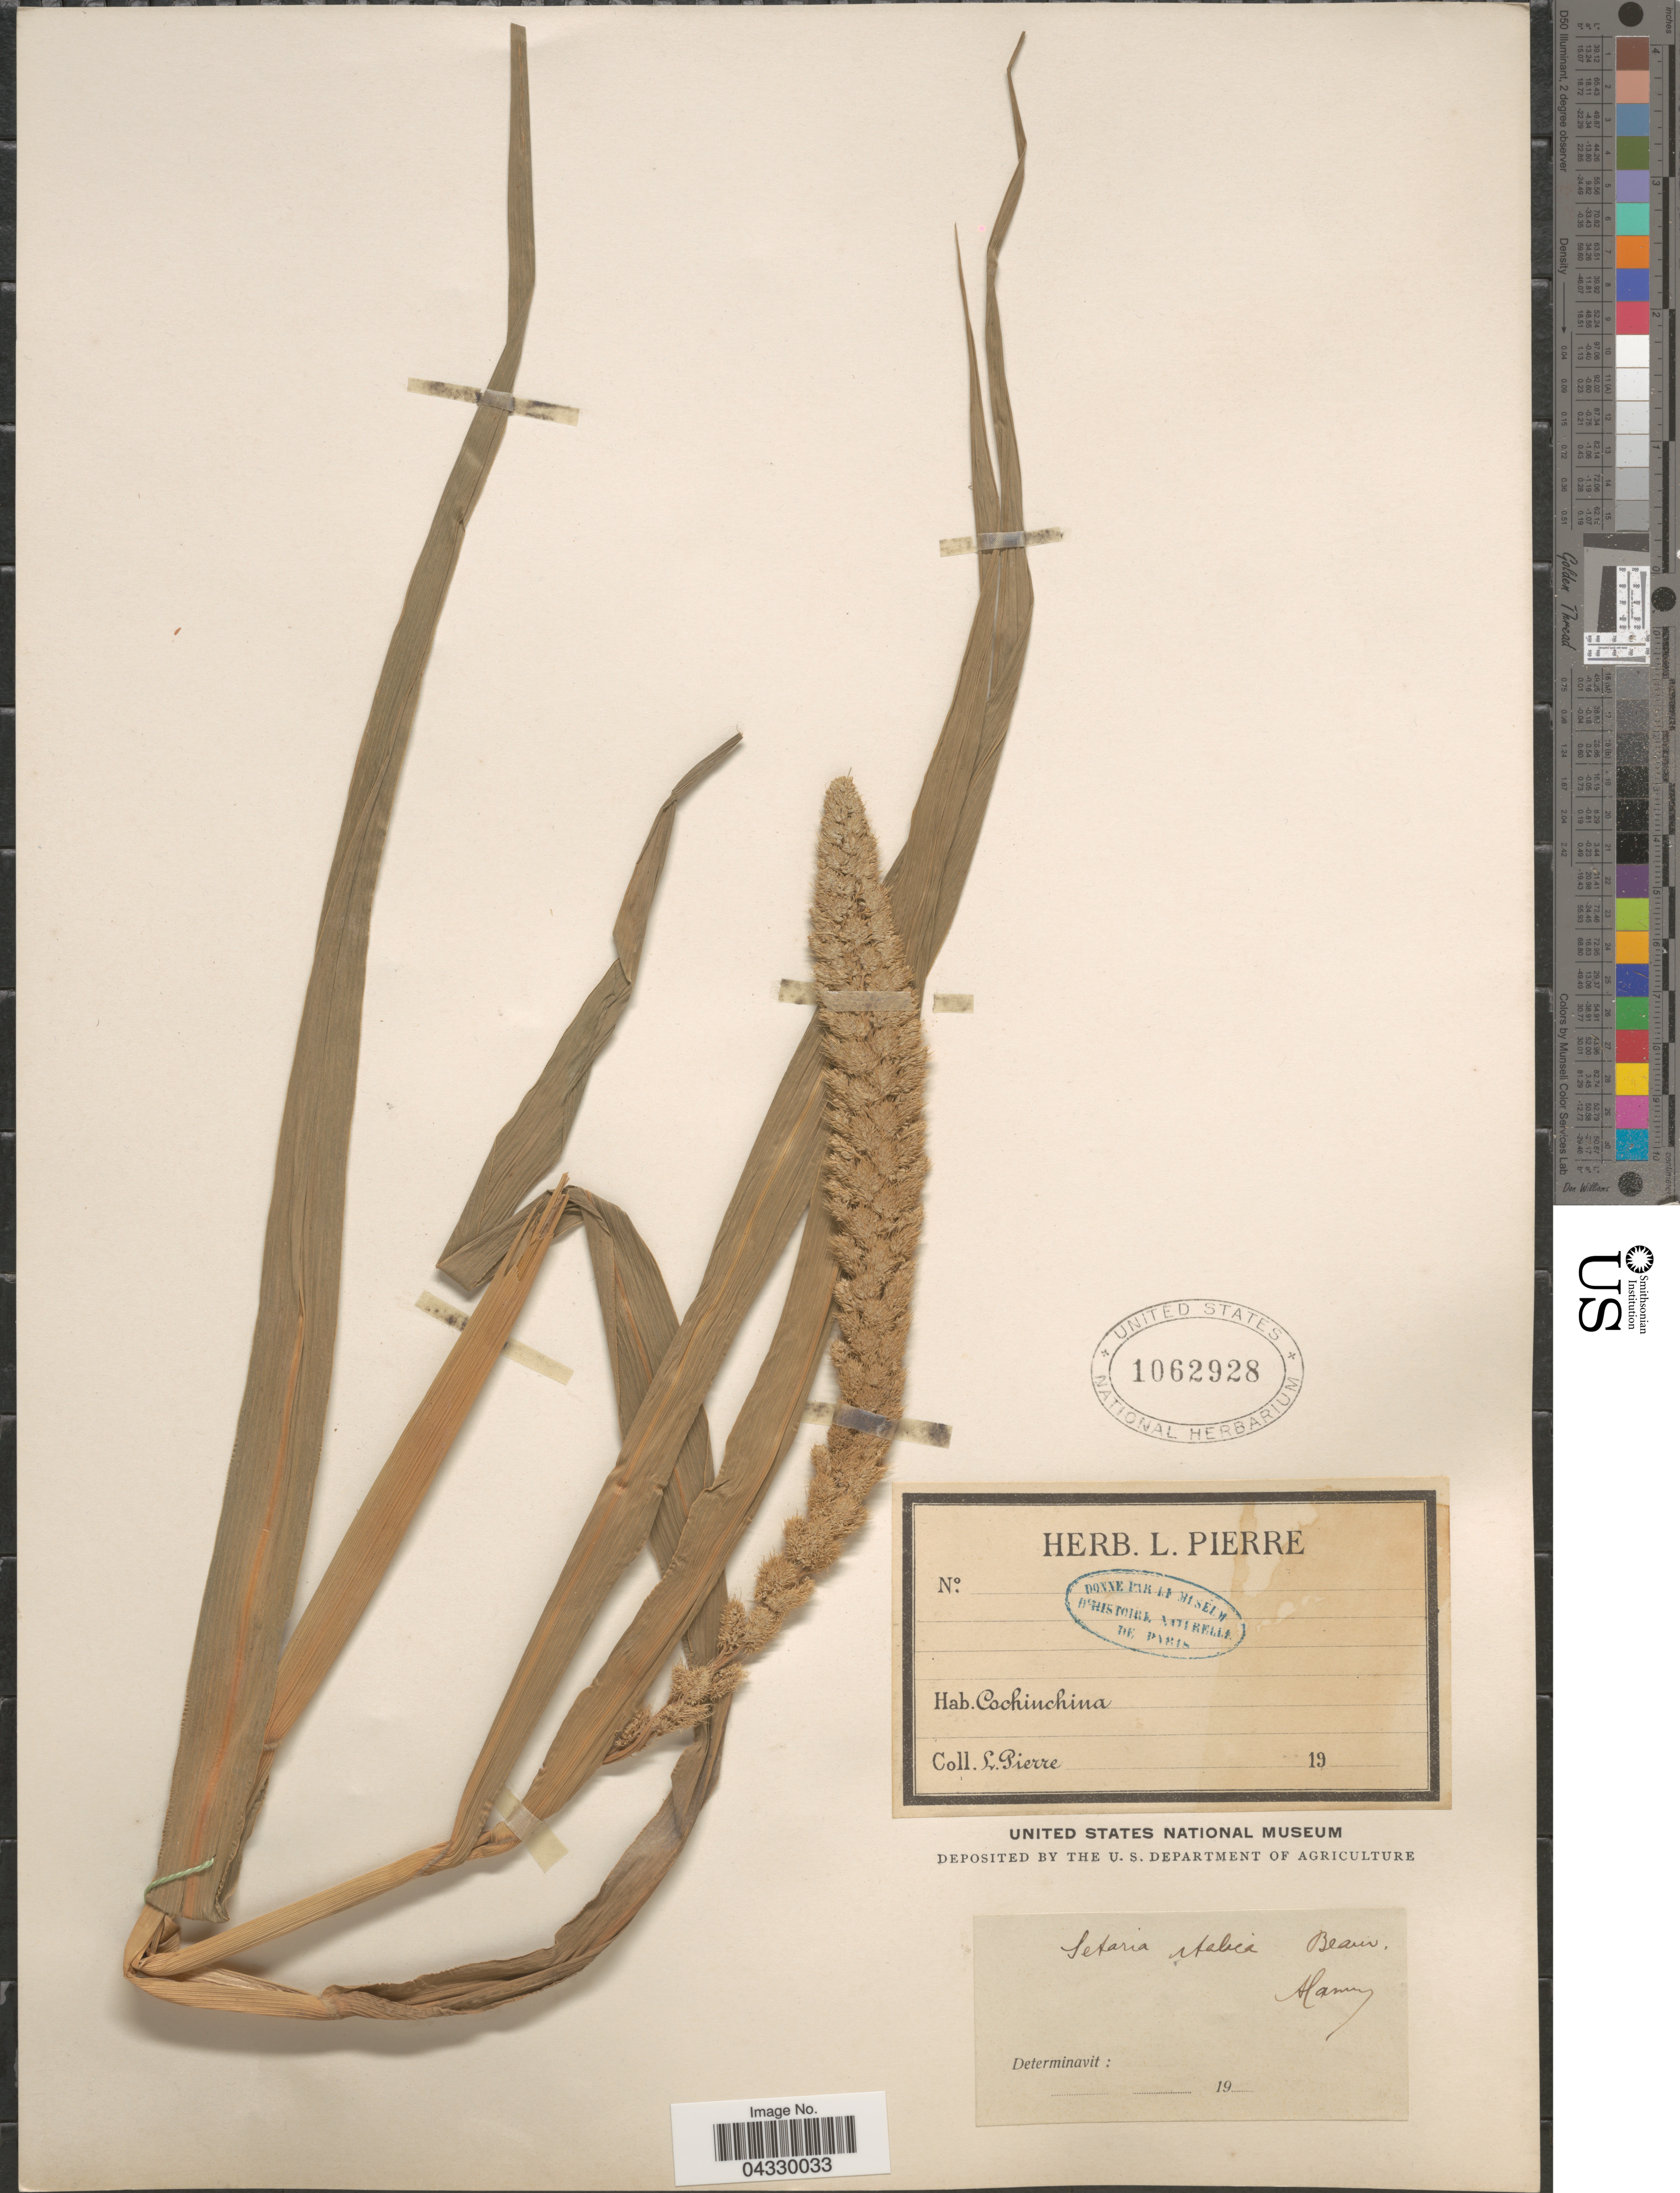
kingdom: Plantae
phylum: Tracheophyta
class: Liliopsida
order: Poales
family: Poaceae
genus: Setaria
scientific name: Setaria italica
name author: (L.) P. Beauv.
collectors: L. Pierre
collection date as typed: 19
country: Vietnam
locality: Cochinchina.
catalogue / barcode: US 1062928